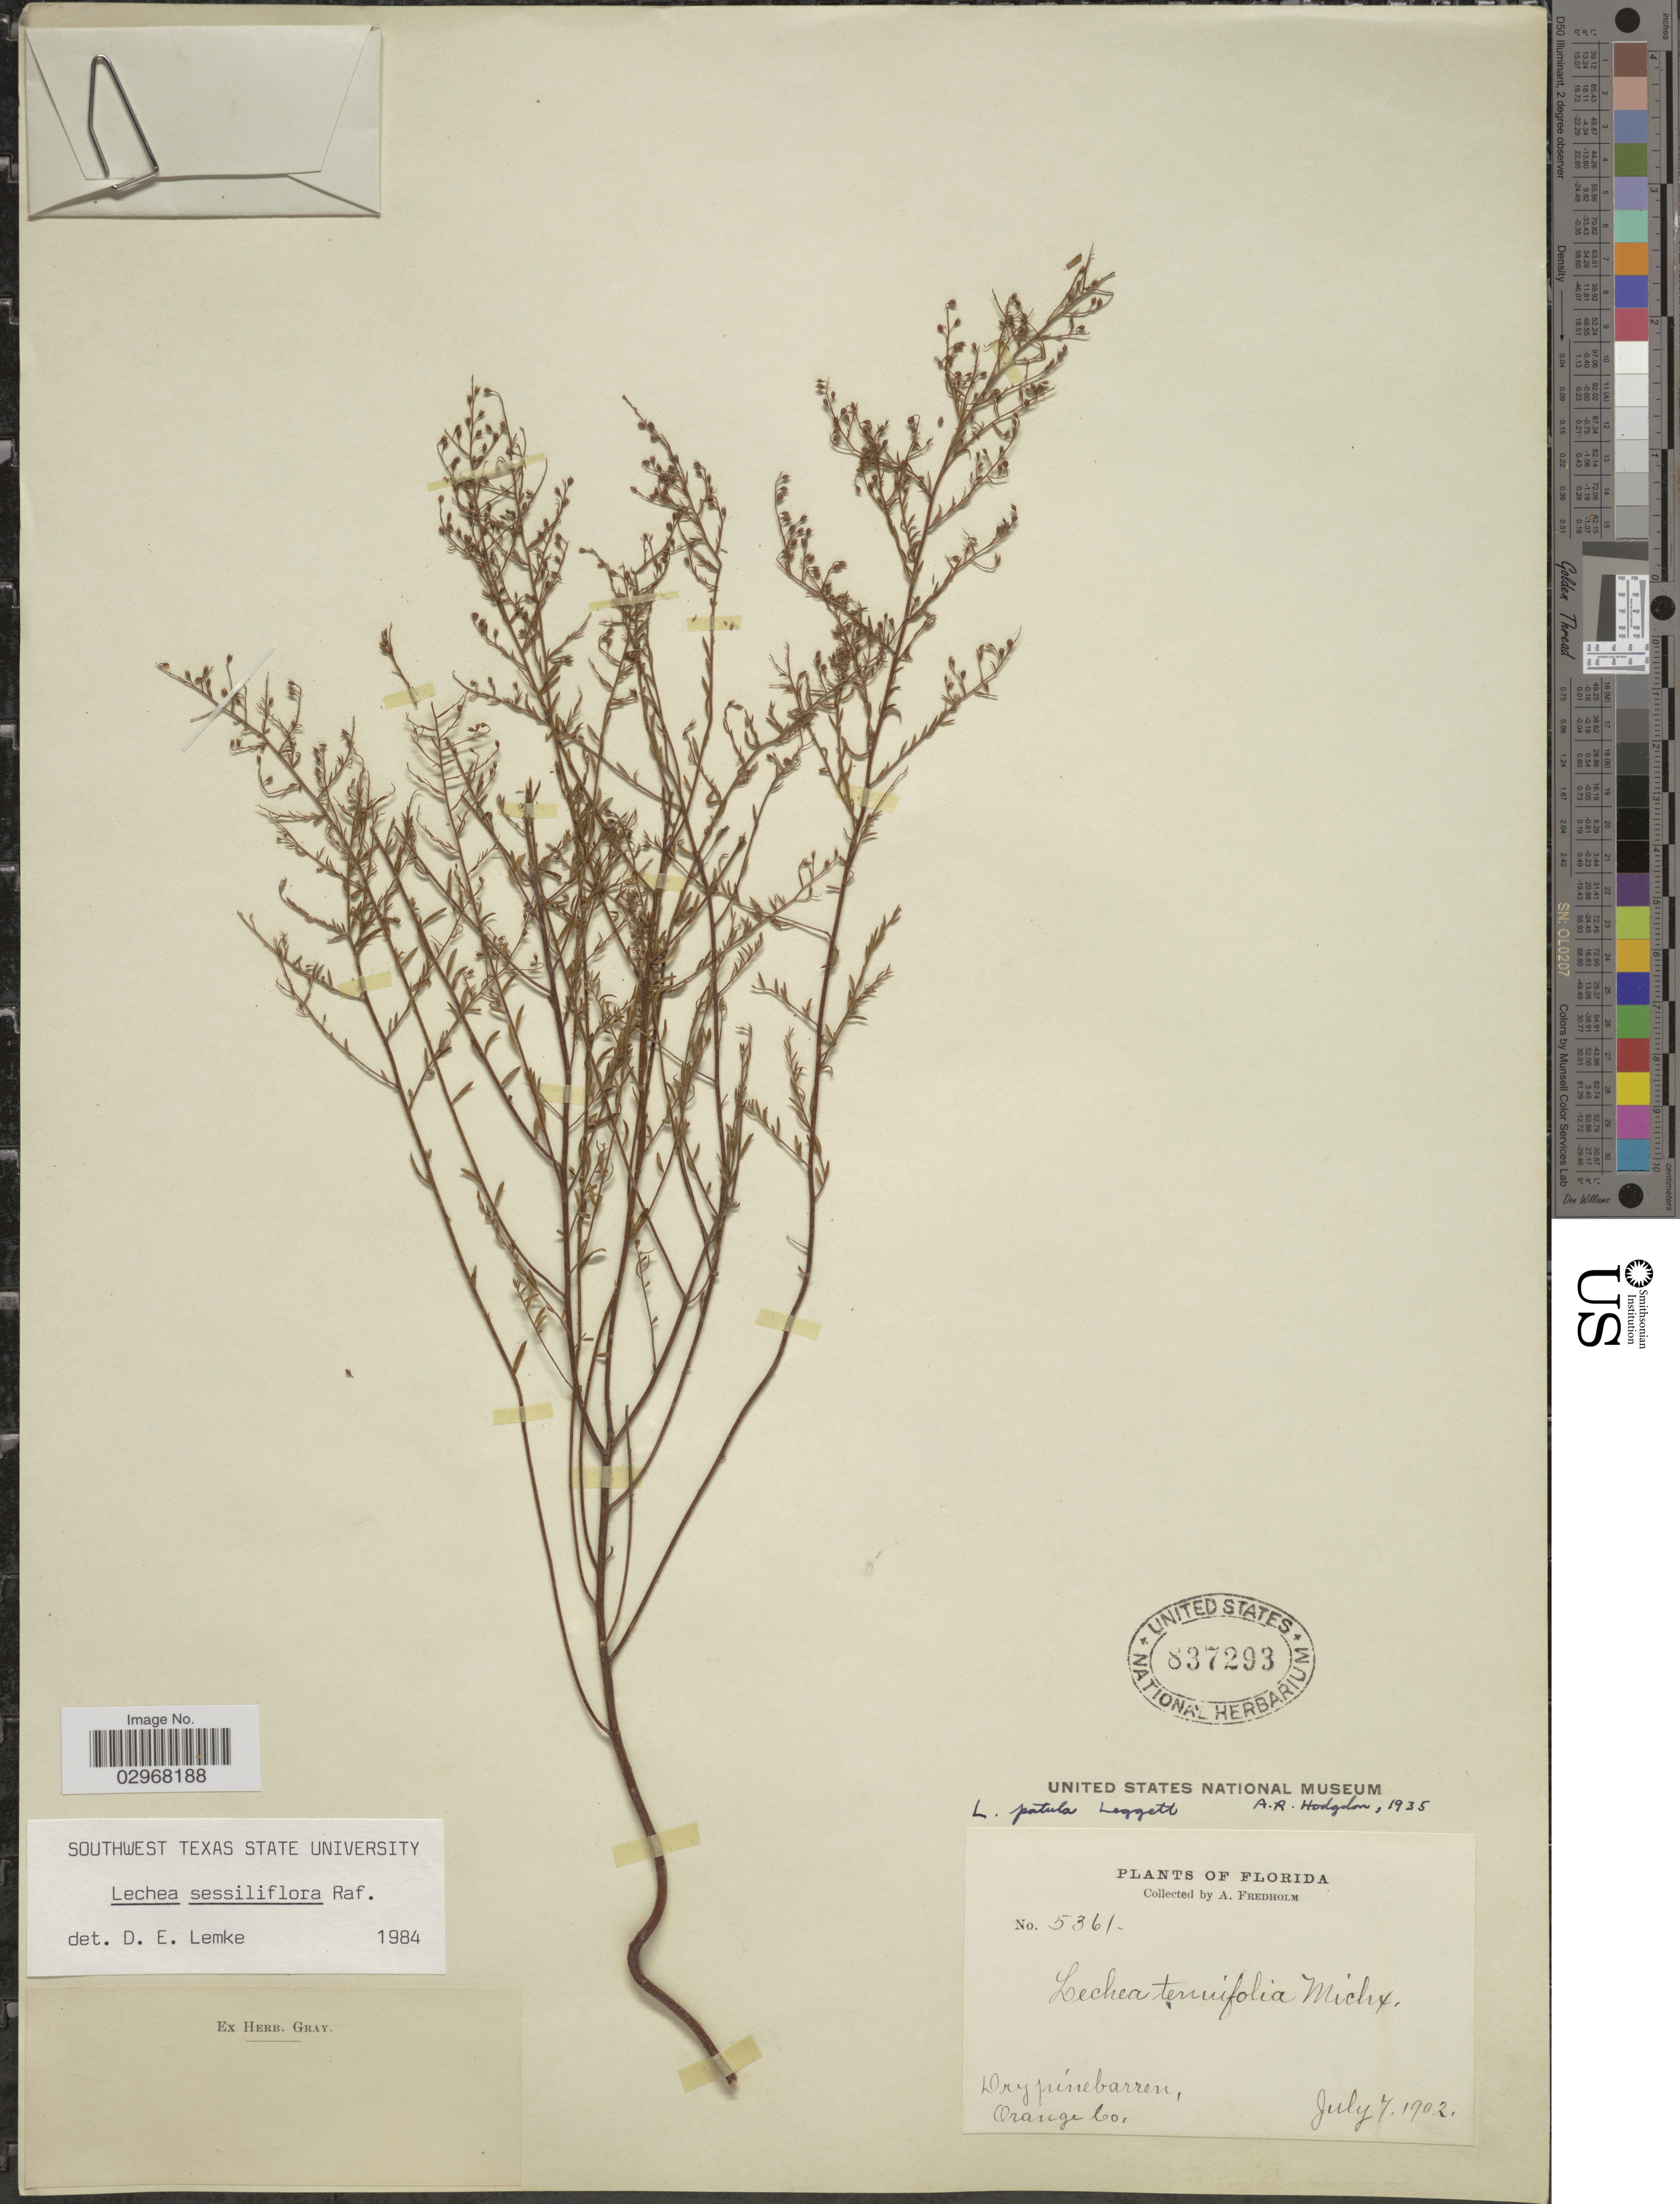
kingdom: Plantae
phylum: Tracheophyta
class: Magnoliopsida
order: Malvales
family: Cistaceae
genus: Lechea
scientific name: Lechea sessiliflora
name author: Raf.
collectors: A. Fredholm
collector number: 5361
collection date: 1902-07-07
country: United States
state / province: Florida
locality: Dry pine barren, Orange Co.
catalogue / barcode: US 837293